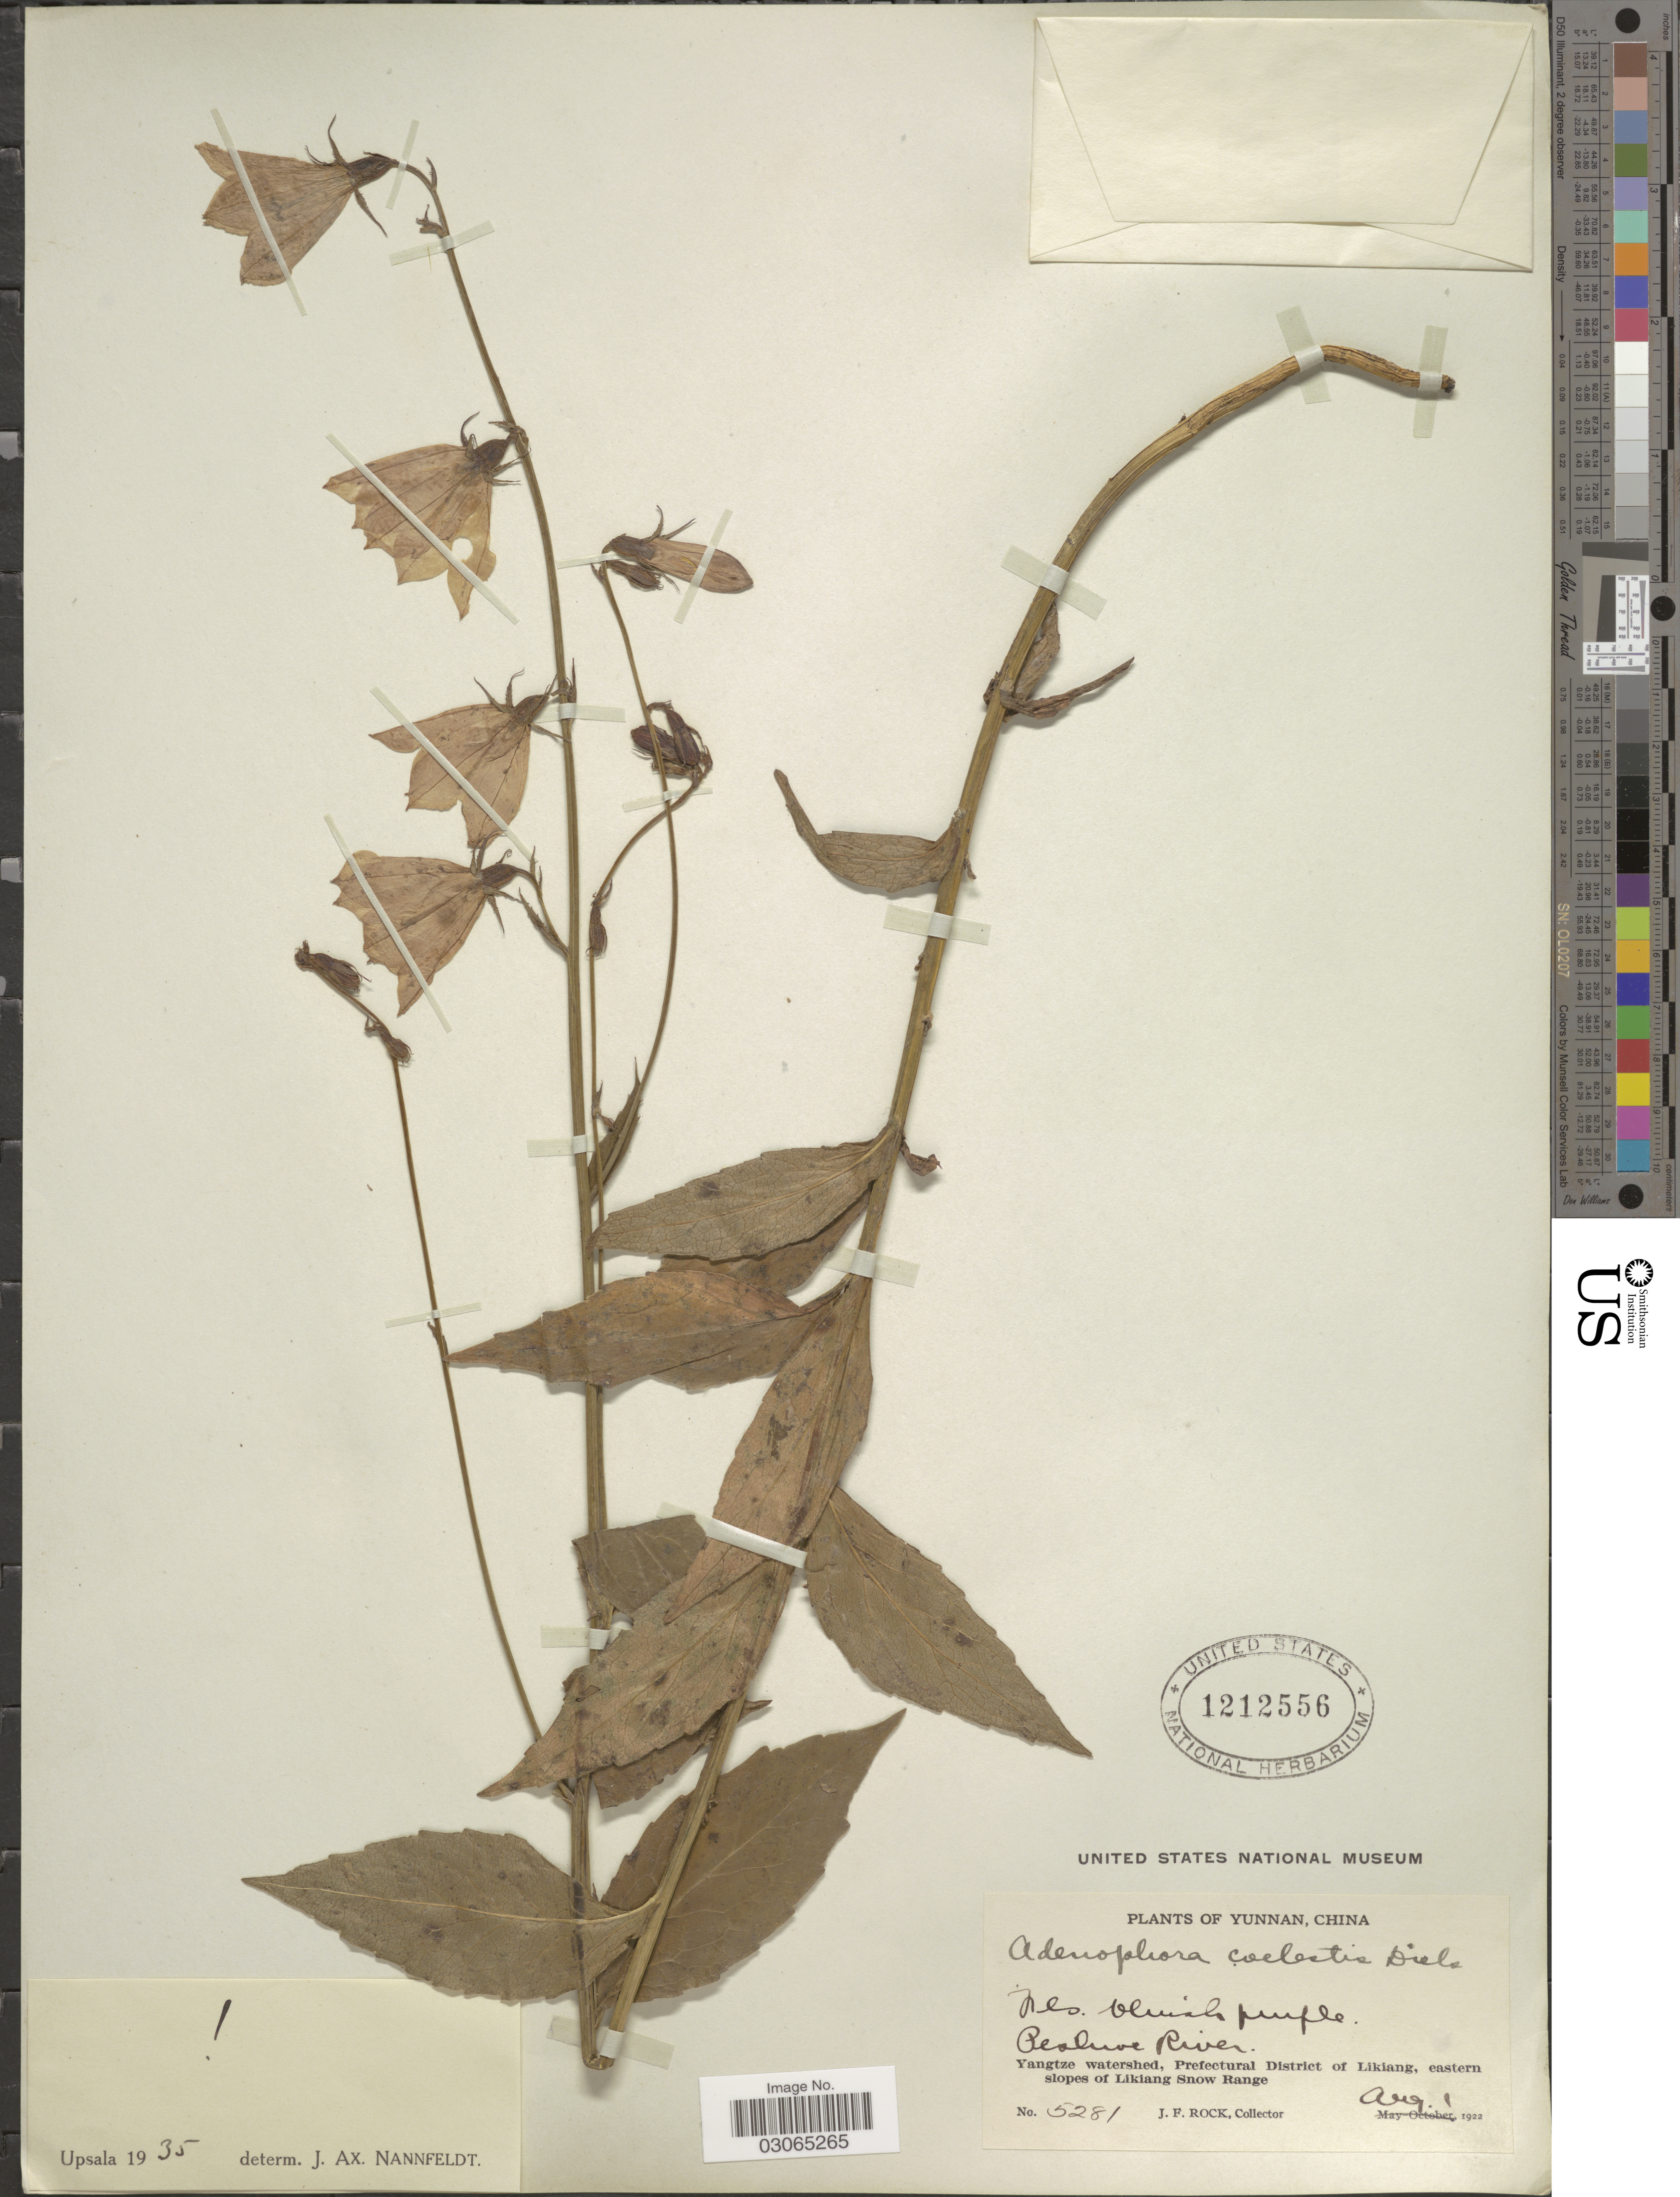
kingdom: Plantae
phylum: Tracheophyta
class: Magnoliopsida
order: Asterales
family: Campanulaceae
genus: Adenophora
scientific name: Adenophora coelestis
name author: Diels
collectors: J. Rock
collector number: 5281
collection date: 1922-08-01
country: China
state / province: Yunnan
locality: Peshive River. Yangtze watershed, Prefectural District of Likiang, eastern slopes of Likiang Snow Range.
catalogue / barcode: US 1212556